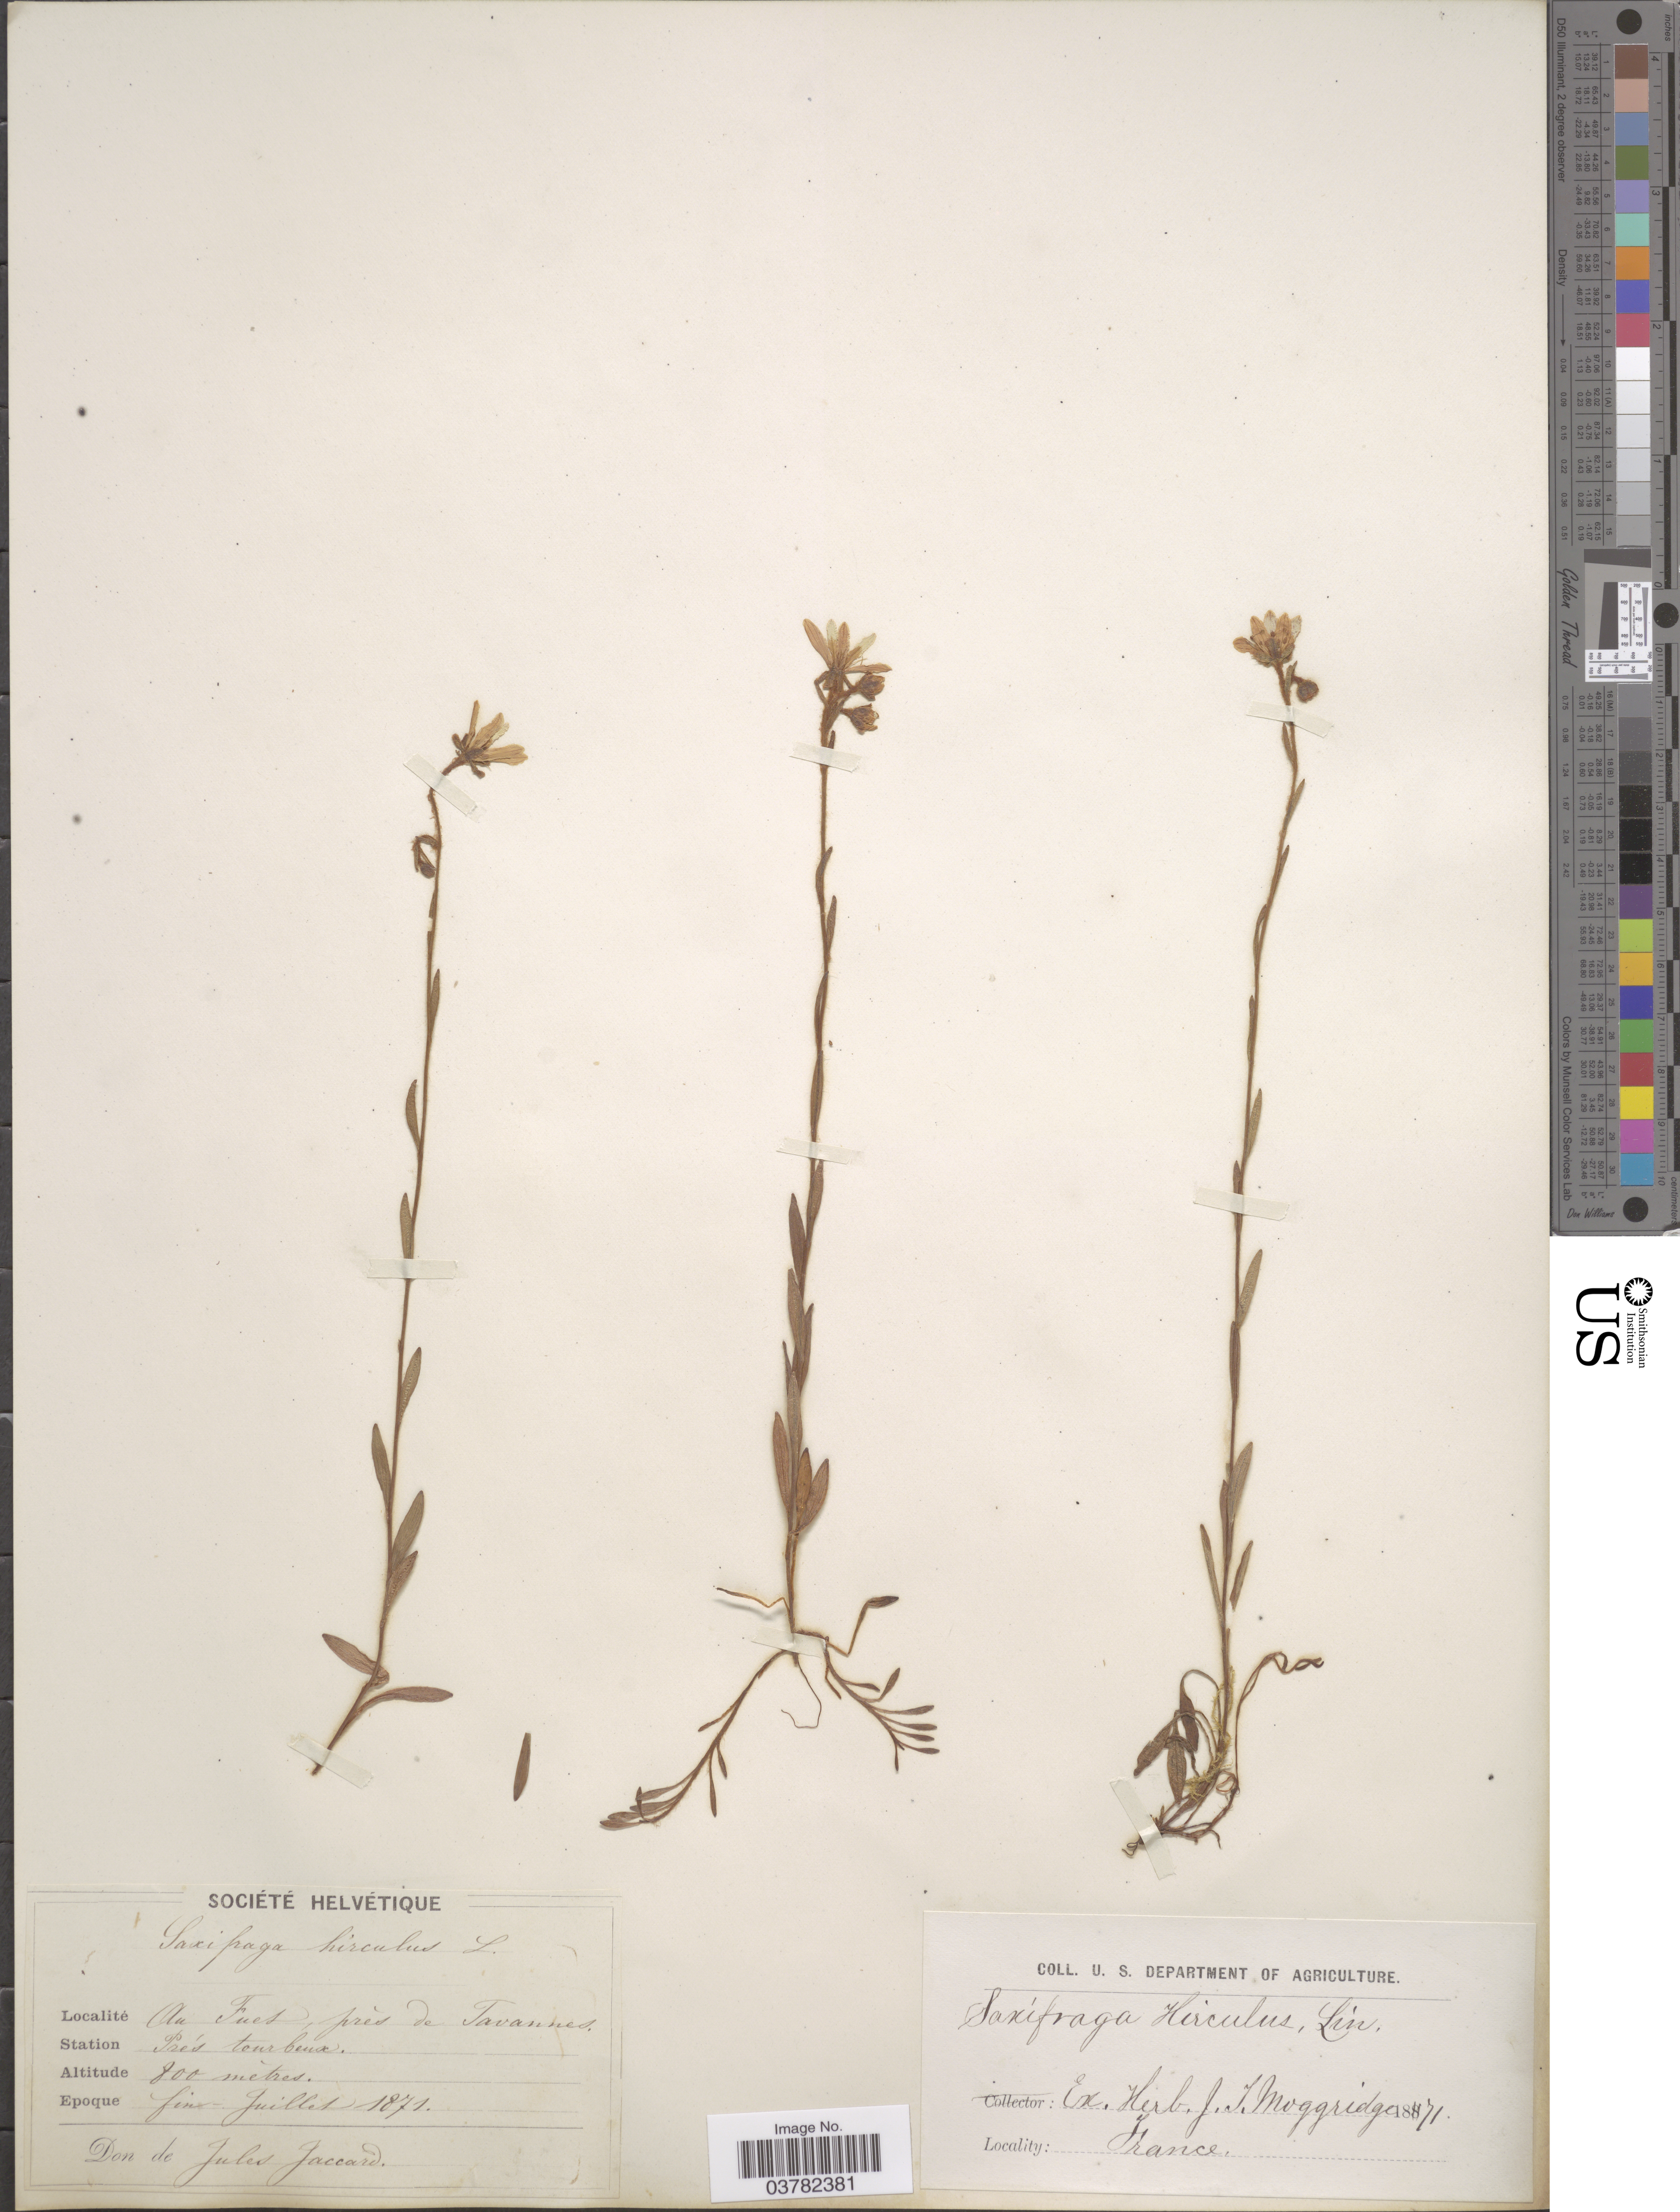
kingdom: Plantae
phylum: Tracheophyta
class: Magnoliopsida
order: Saxifragales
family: Saxifragaceae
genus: Saxifraga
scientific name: Saxifraga hirculus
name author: L.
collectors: J. Jaccard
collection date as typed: fin Juillet 1871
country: France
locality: Au Fuet, près de Tavannes.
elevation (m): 800